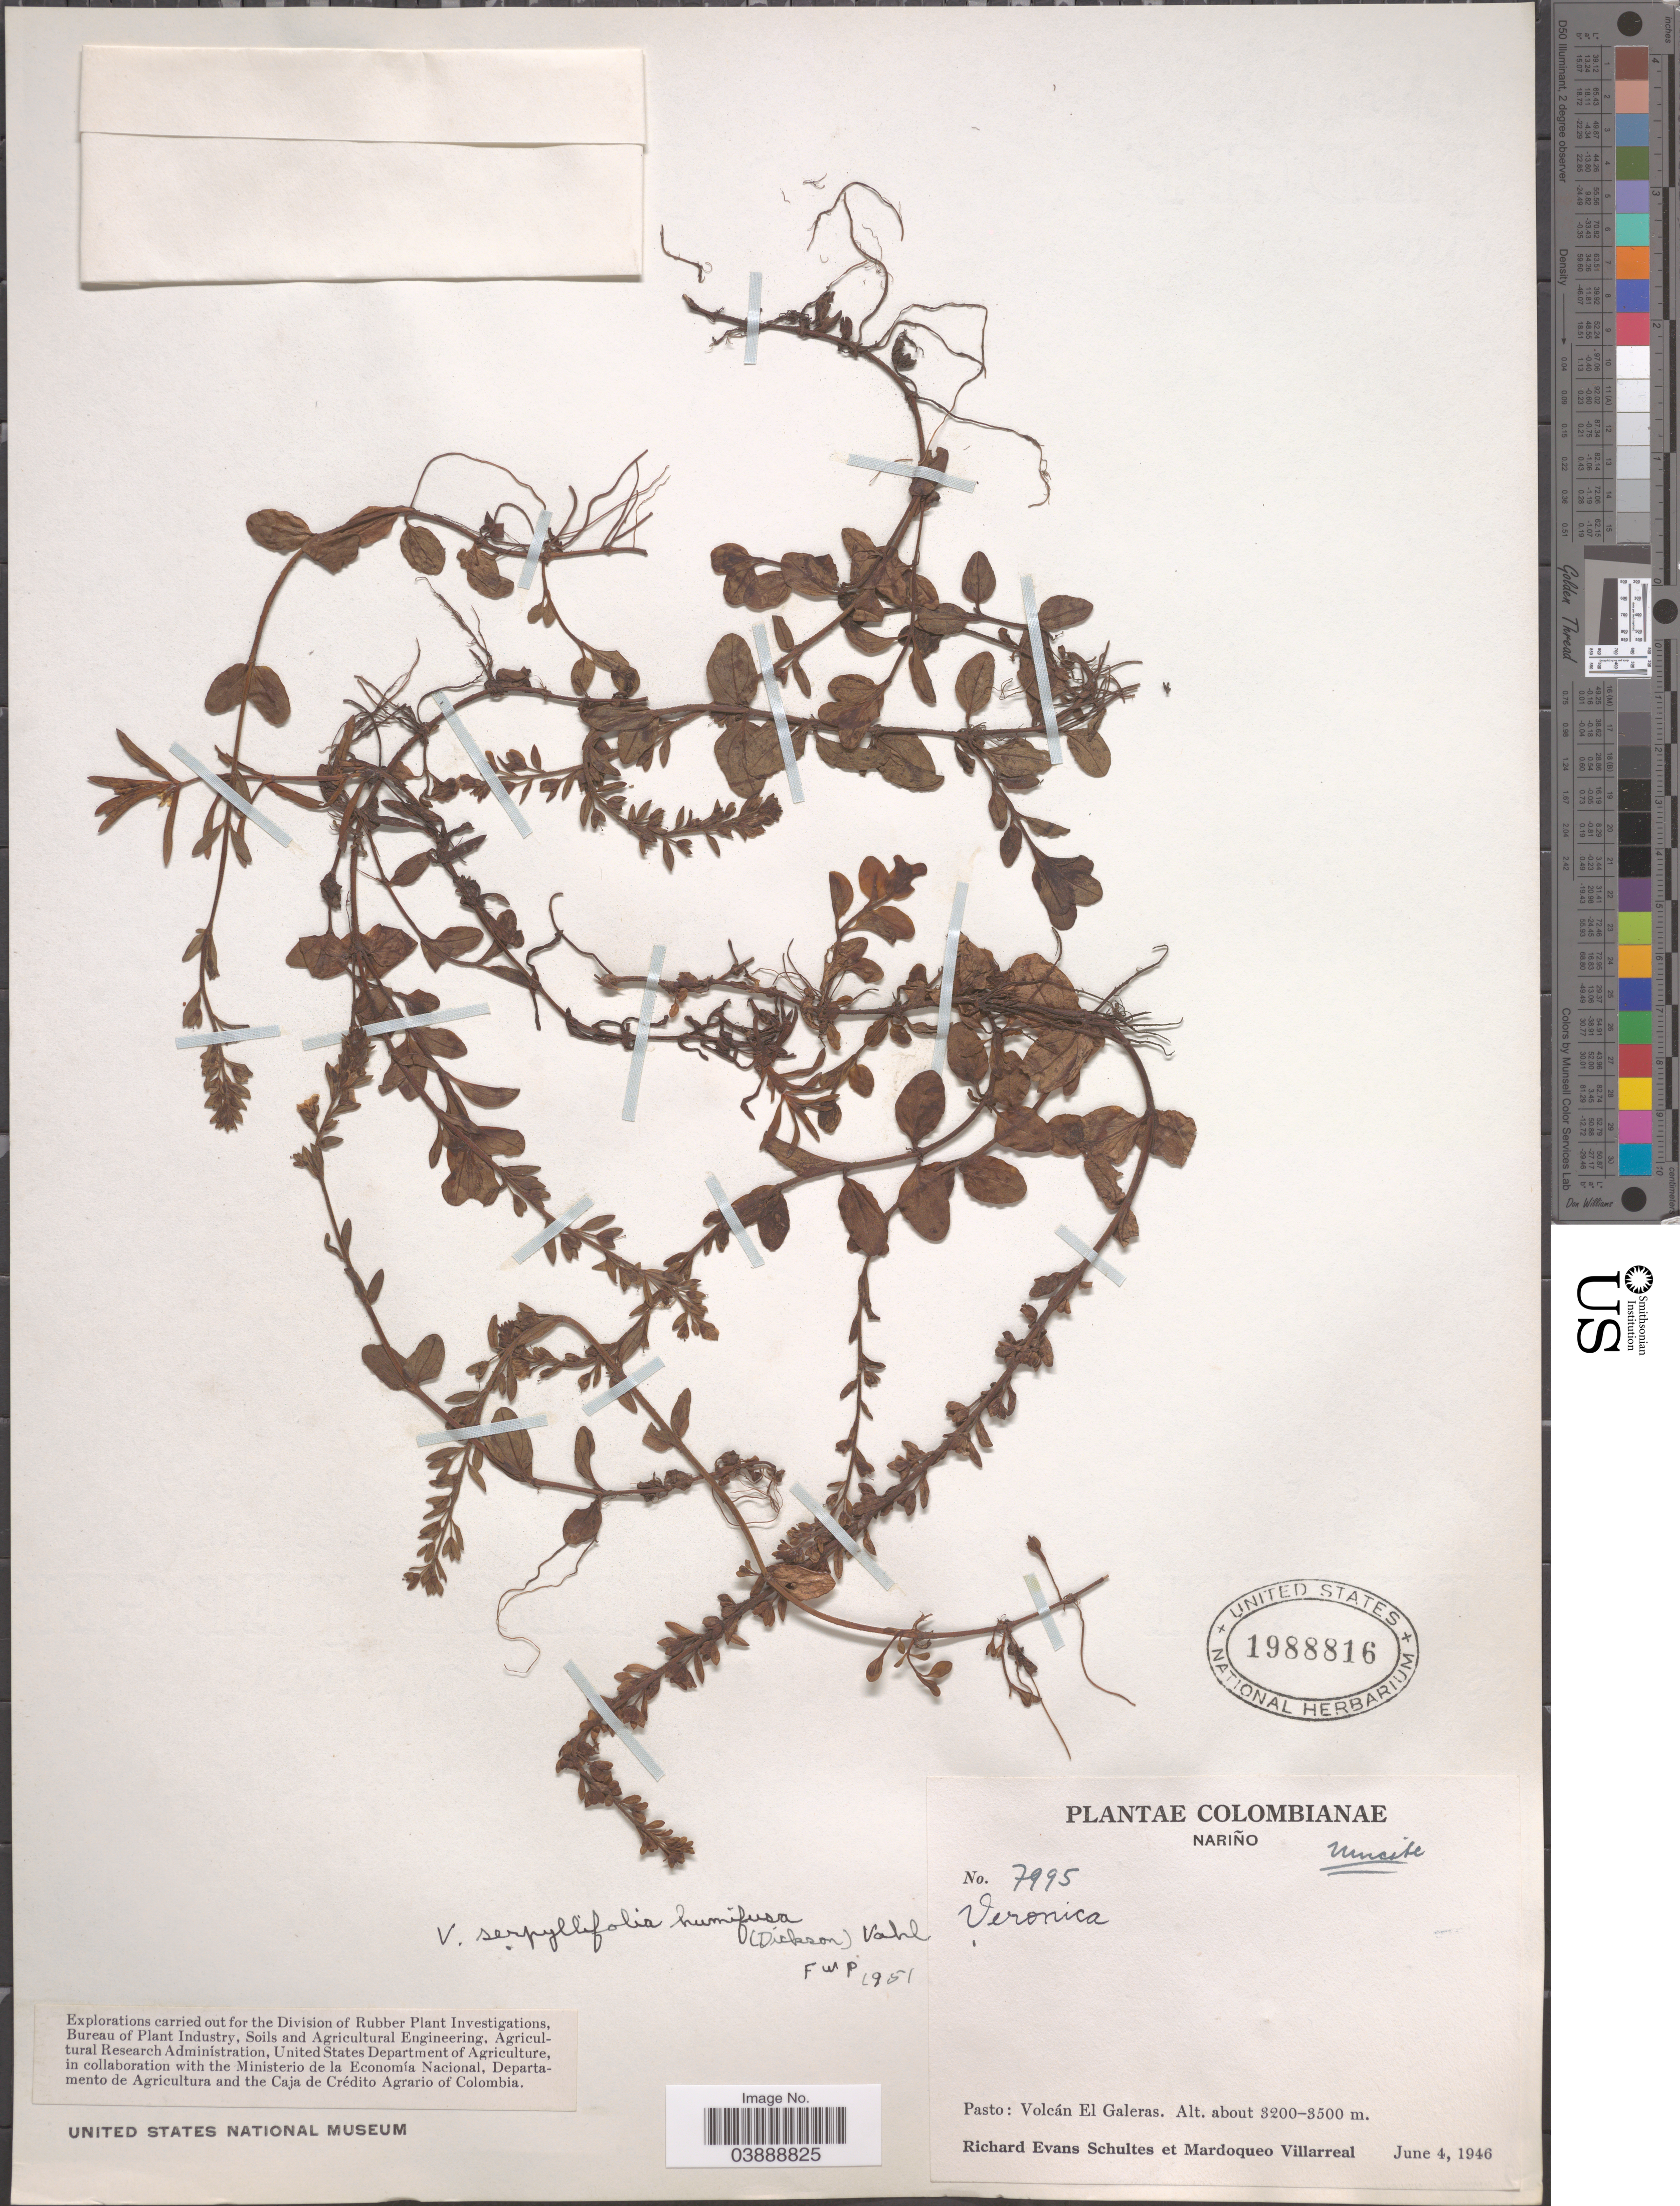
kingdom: Plantae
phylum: Tracheophyta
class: Magnoliopsida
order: Lamiales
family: Plantaginaceae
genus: Veronica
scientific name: Veronica serpyllifolia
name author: L.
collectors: R. E. Schultes & M. Villarreal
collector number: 7995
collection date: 1946-06-04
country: Colombia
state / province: Nariño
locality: Pasto: Volcán El Galeras.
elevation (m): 3200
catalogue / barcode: US 1988816